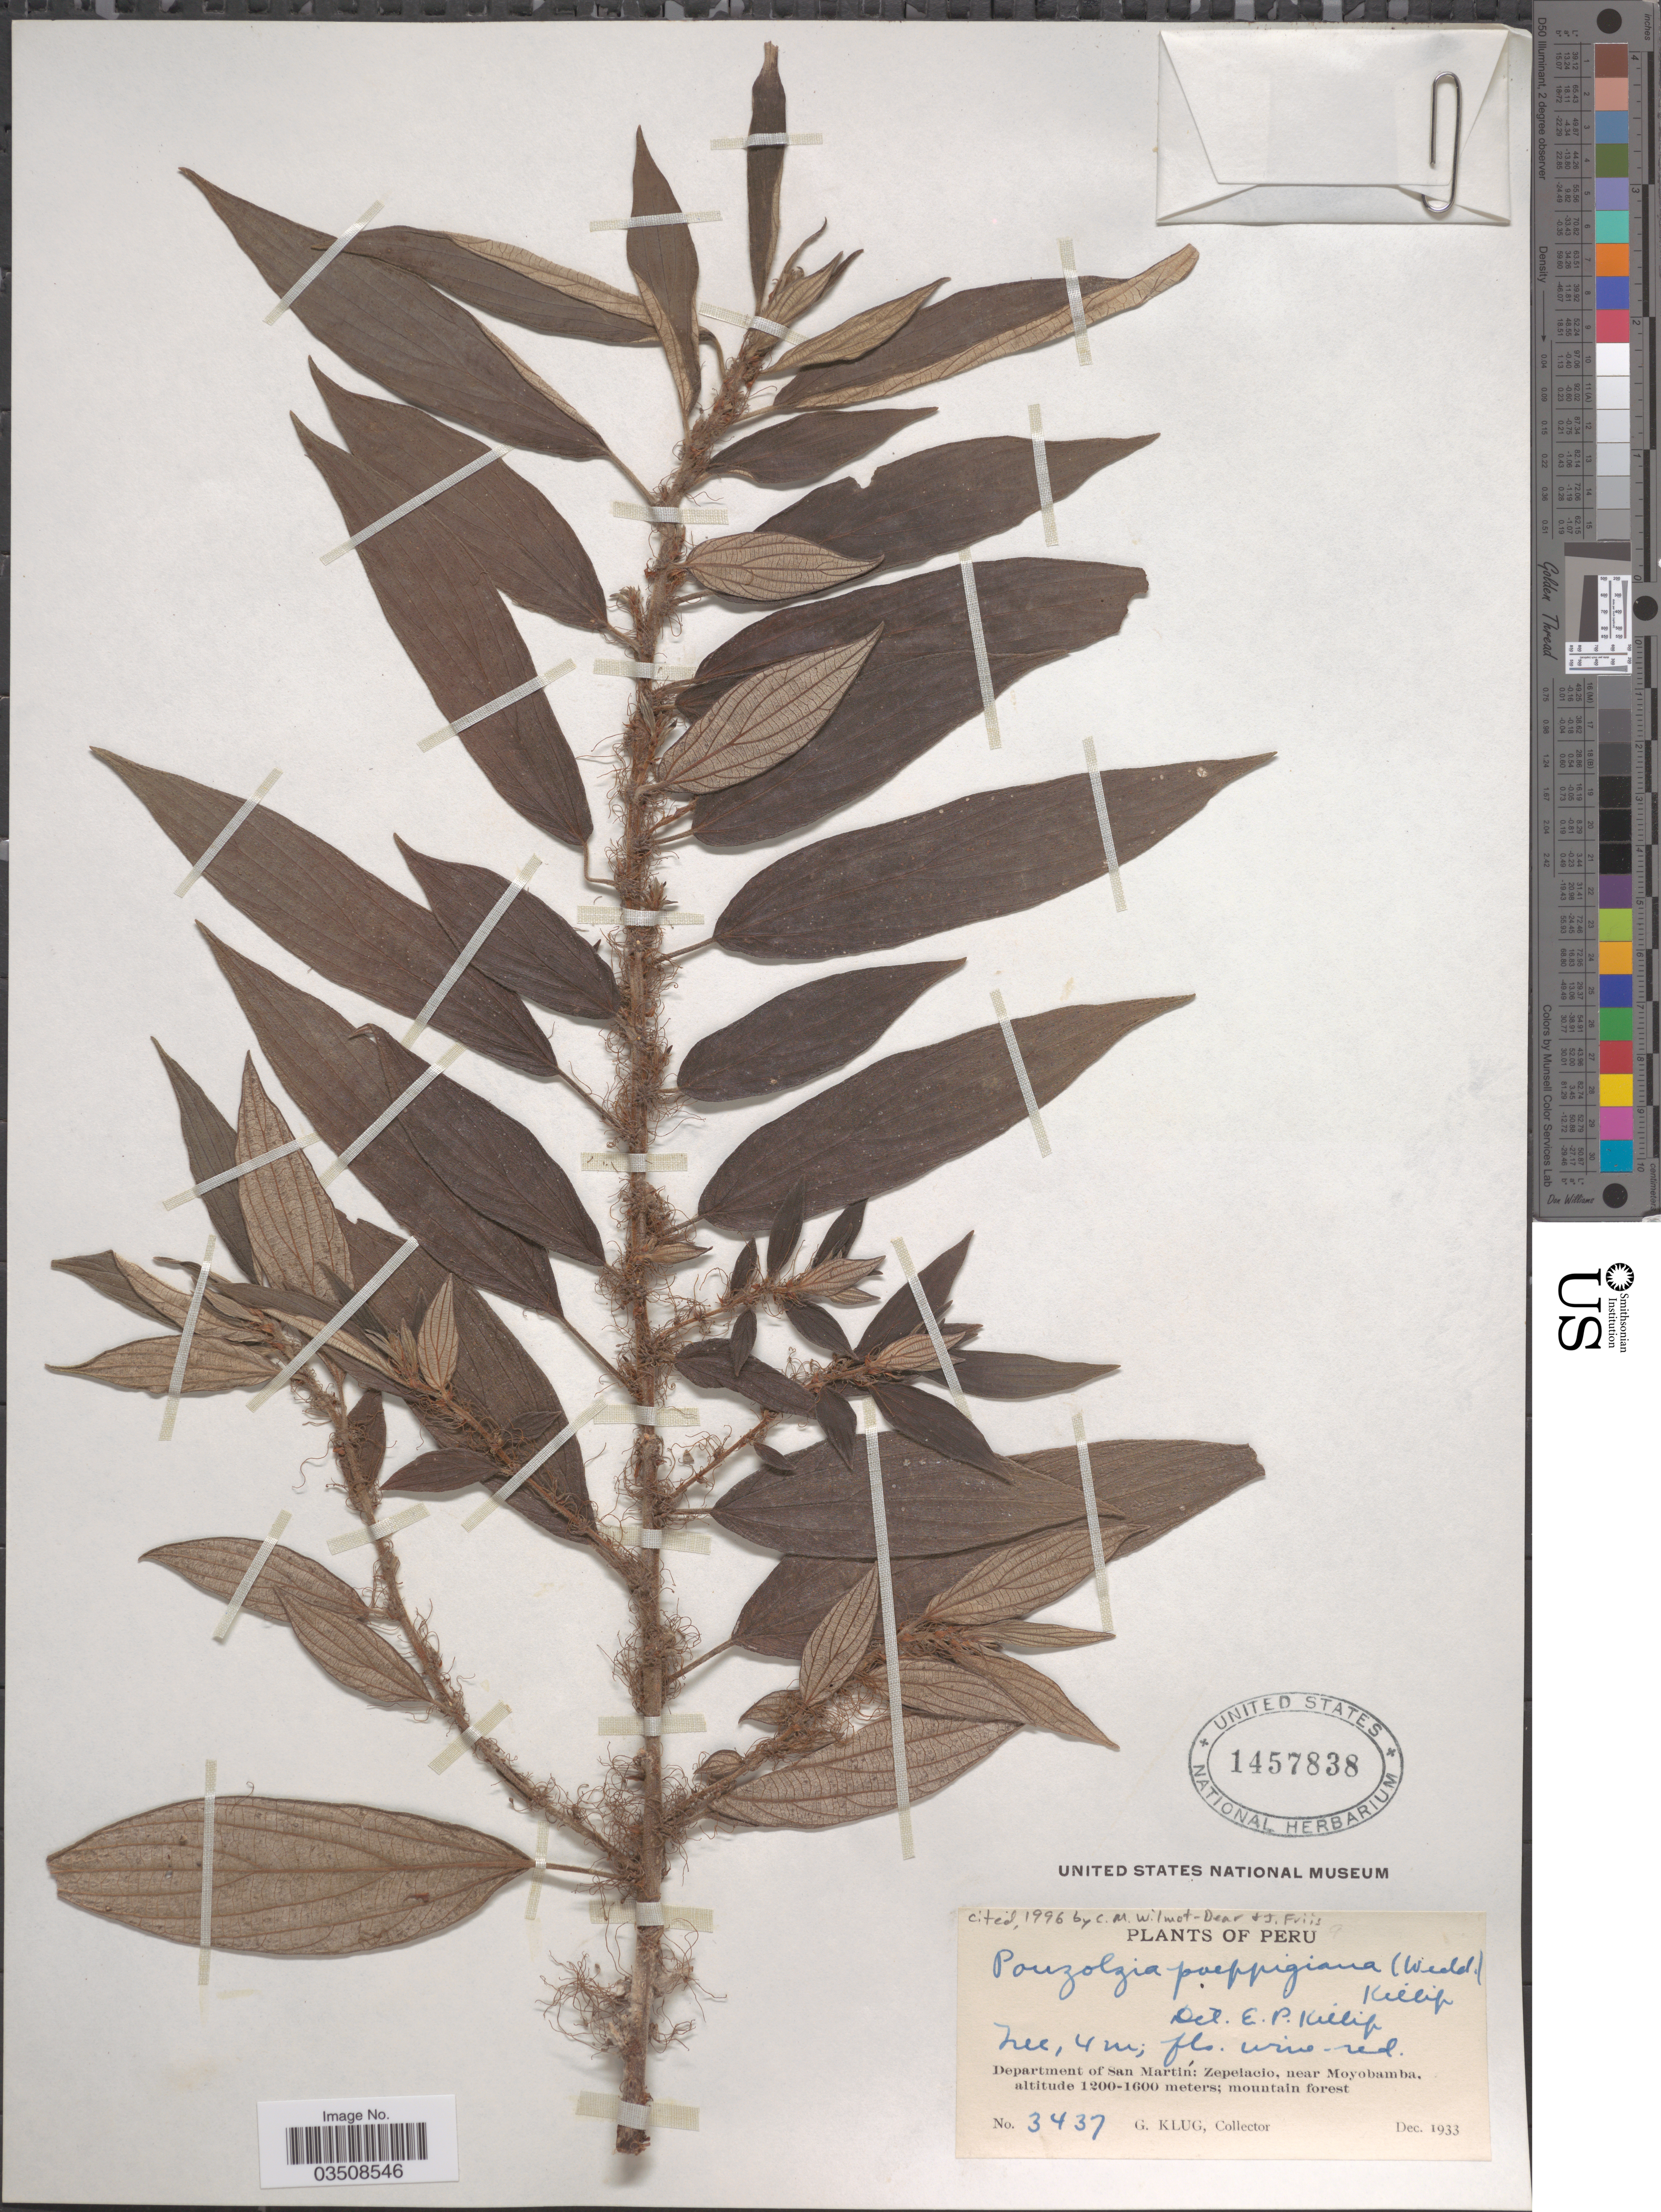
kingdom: Plantae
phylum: Tracheophyta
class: Magnoliopsida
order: Rosales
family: Urticaceae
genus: Pouzolzia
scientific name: Pouzolzia poeppigiana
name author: (Wedd.) Killip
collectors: G. Klug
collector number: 3437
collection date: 1933-12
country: Peru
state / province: San Martín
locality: Department San Martín: Zepelacio, near Moyobamba.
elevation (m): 1200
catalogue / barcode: US 1457838